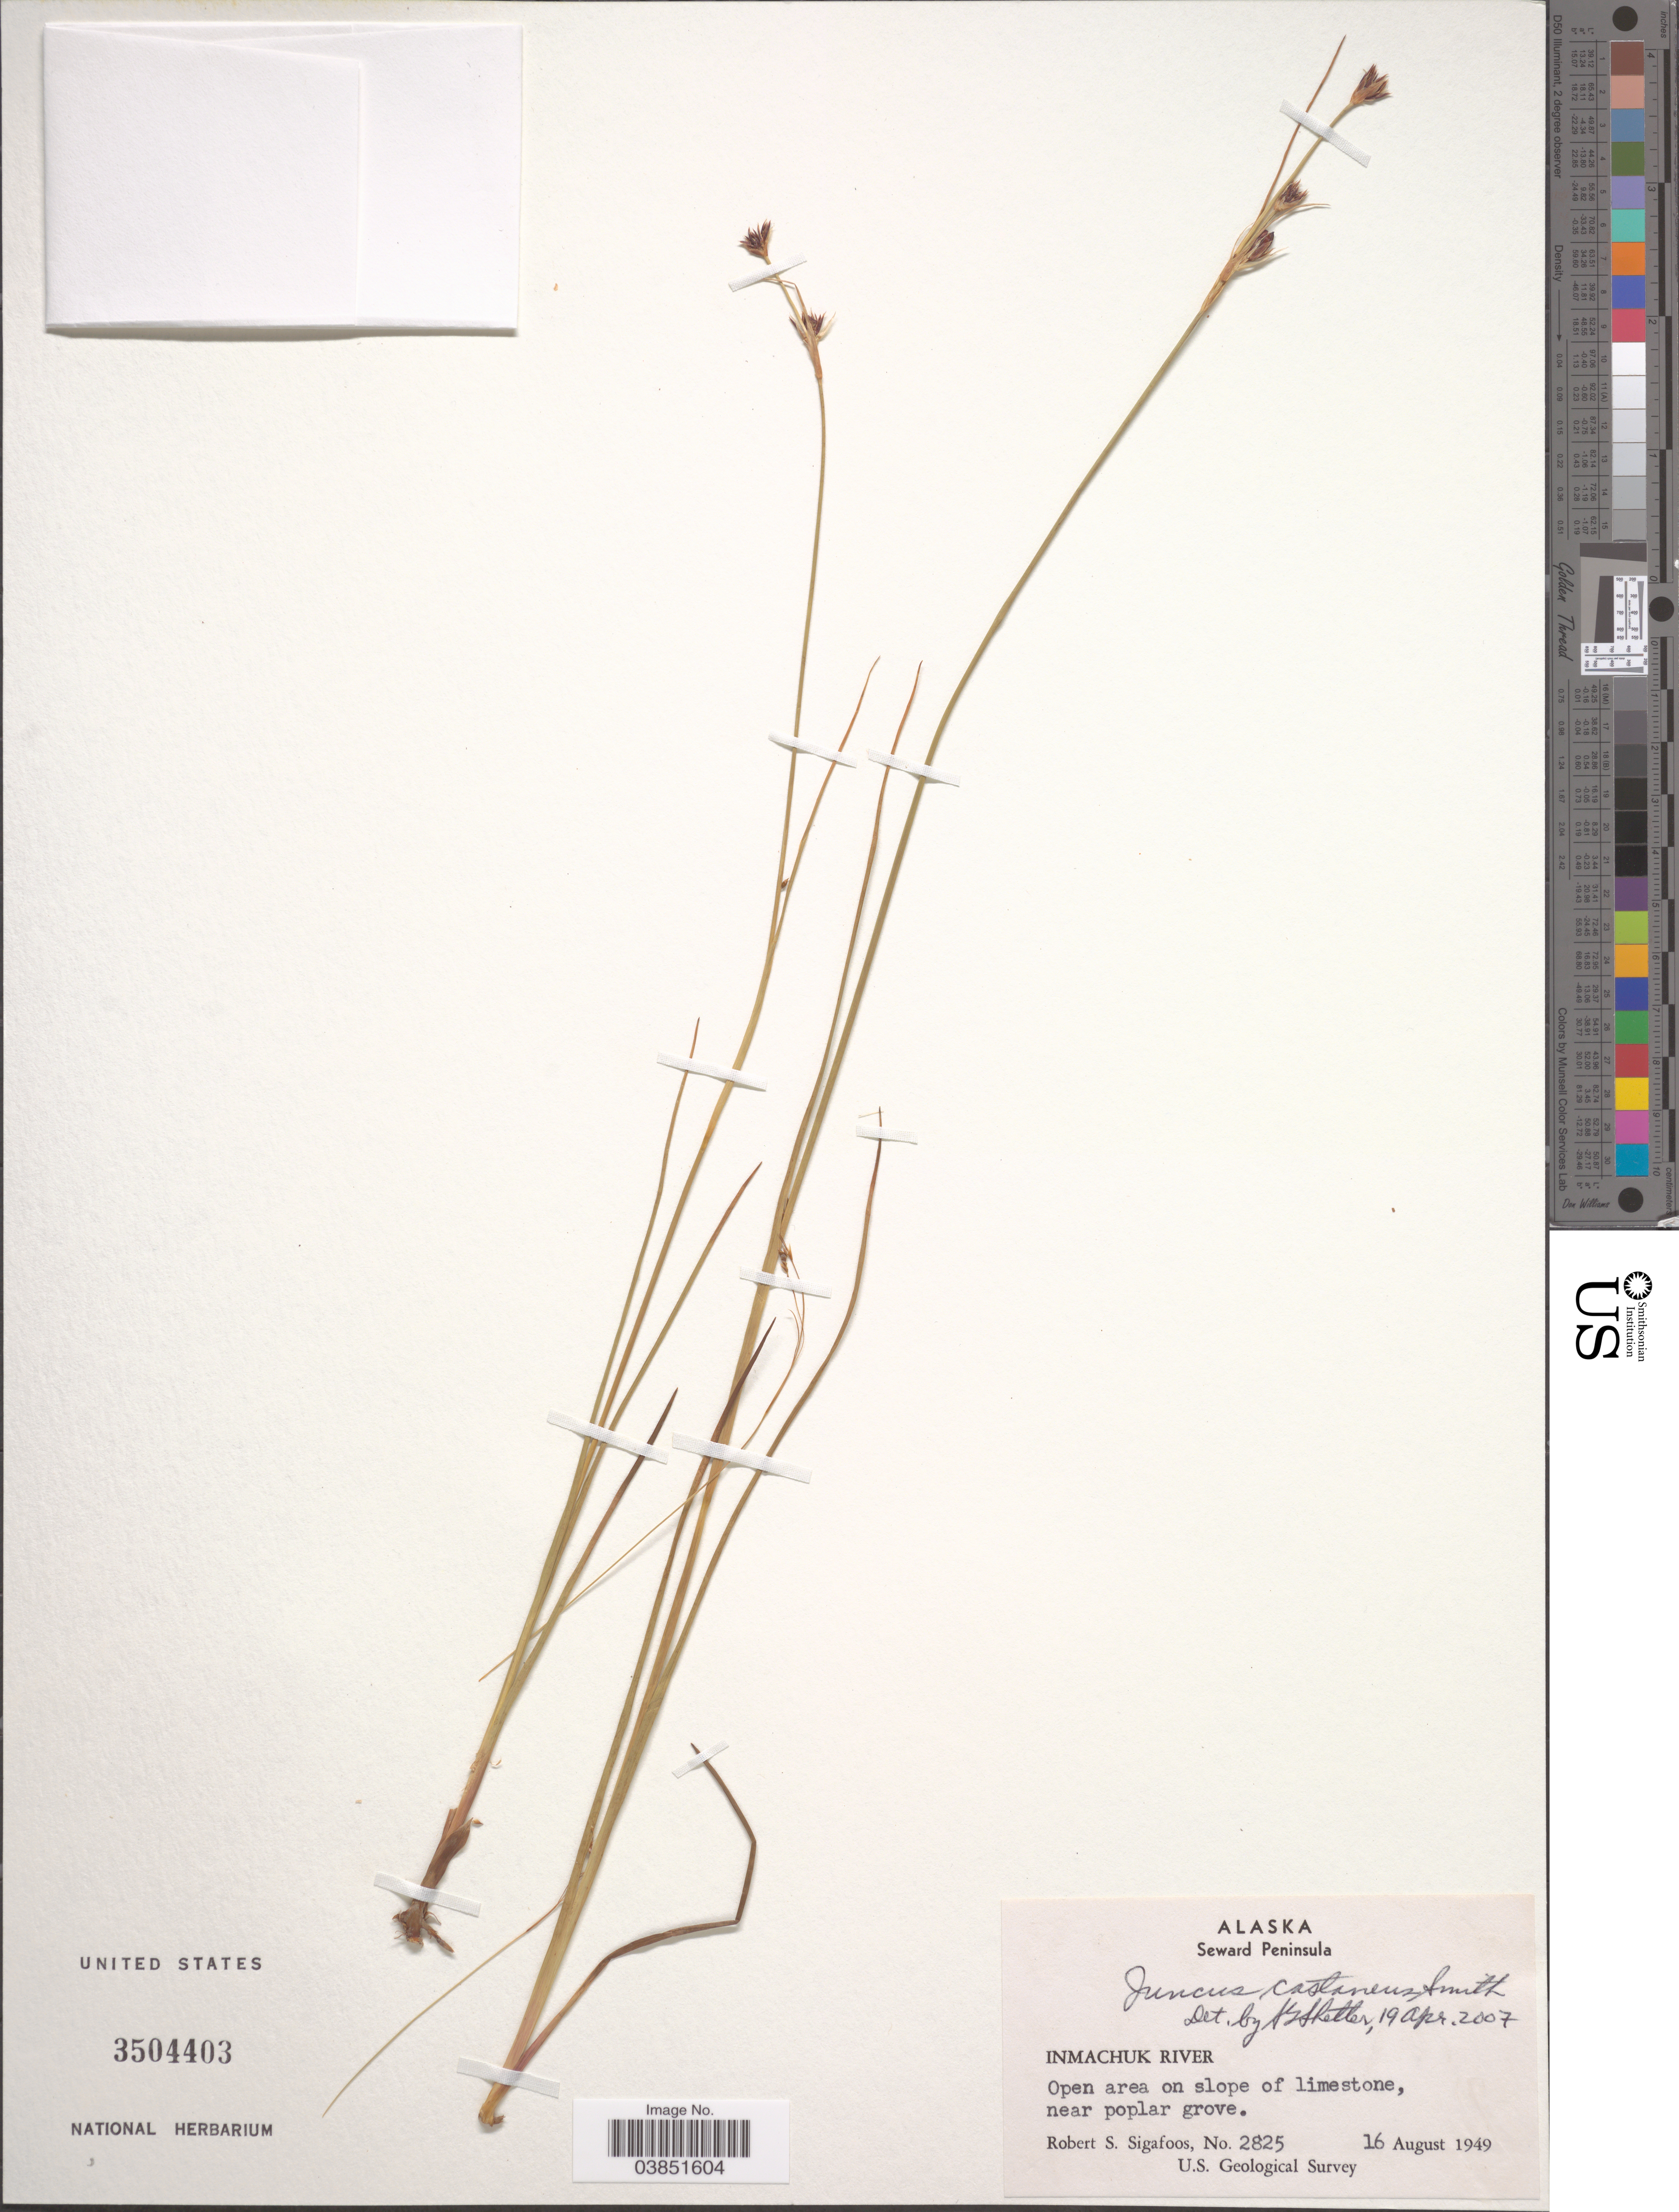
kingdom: Plantae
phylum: Tracheophyta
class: Liliopsida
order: Poales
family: Juncaceae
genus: Juncus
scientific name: Juncus castaneus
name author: Sm.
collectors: R. Sigafoos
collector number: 2825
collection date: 1949-08-16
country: United States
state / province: Alaska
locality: Seward Peninsula. Inmachuk River.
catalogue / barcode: US 3504403